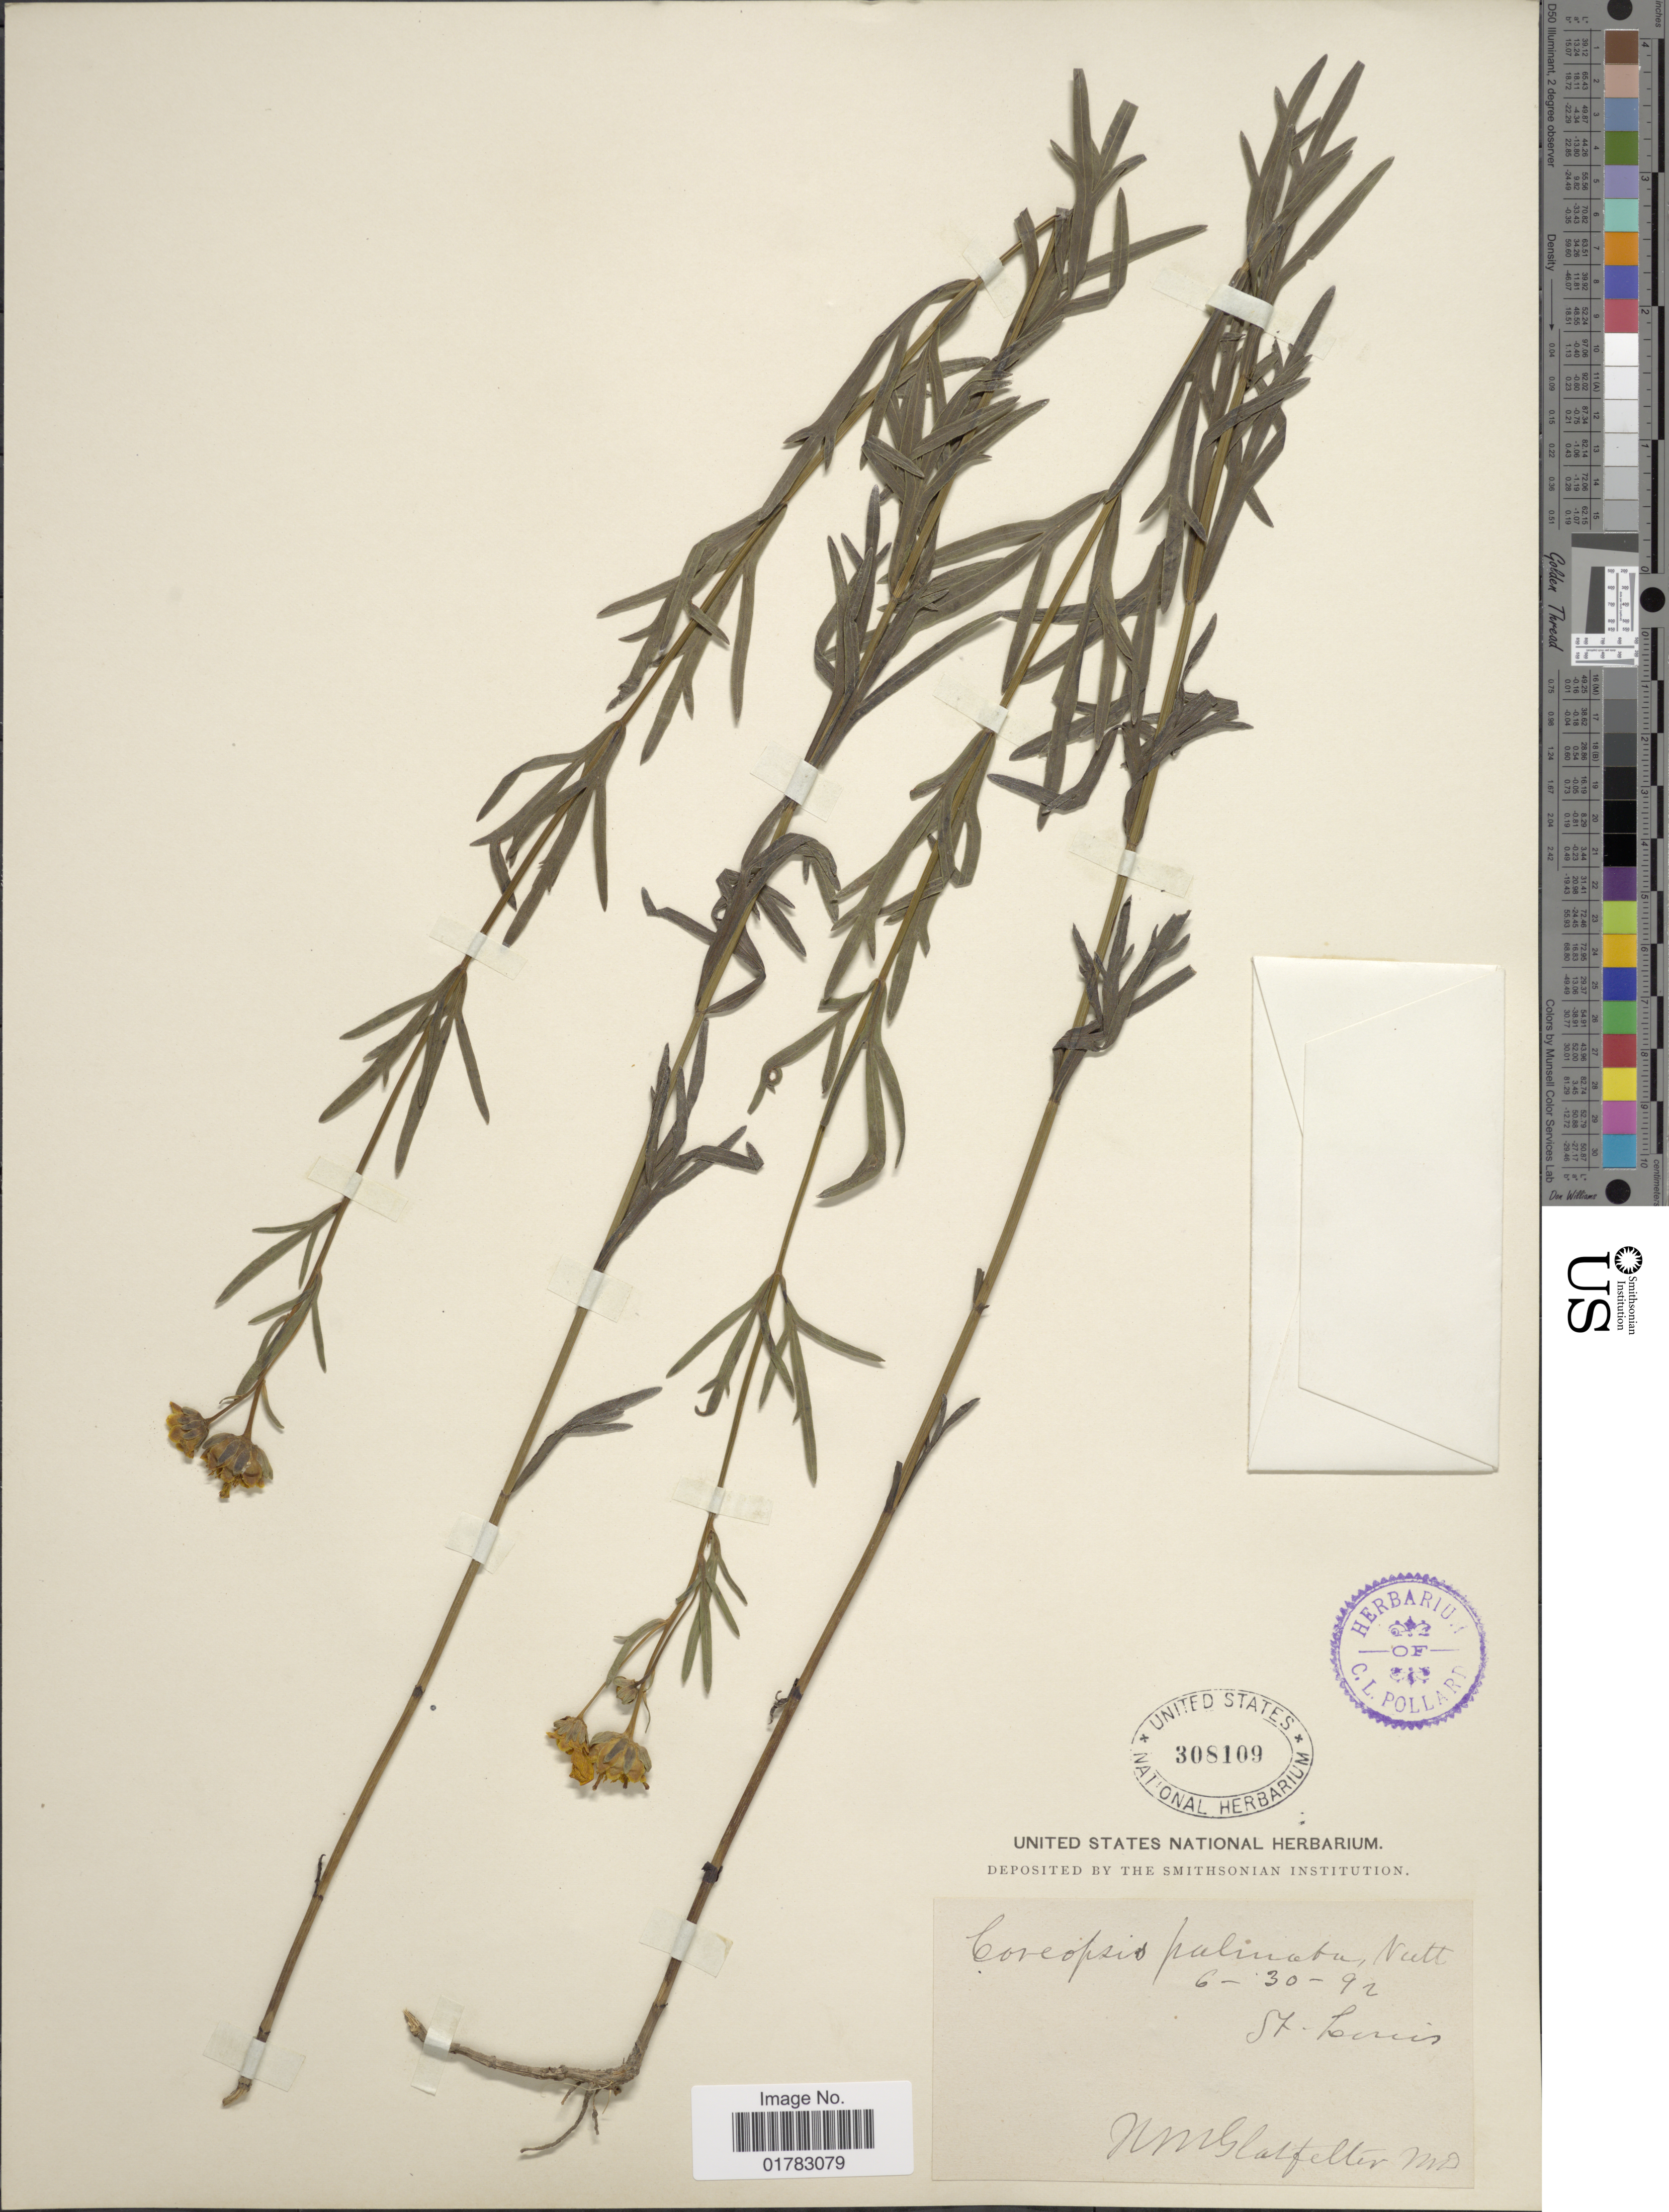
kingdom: Plantae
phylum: Tracheophyta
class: Magnoliopsida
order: Asterales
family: Asteraceae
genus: Coreopsis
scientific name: Coreopsis palmata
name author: Nutt.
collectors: N. M. Glatfelter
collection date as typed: Transcribed d/m/y: 30/6/92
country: United States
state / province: Missouri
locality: St. Louis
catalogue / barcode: US 308109